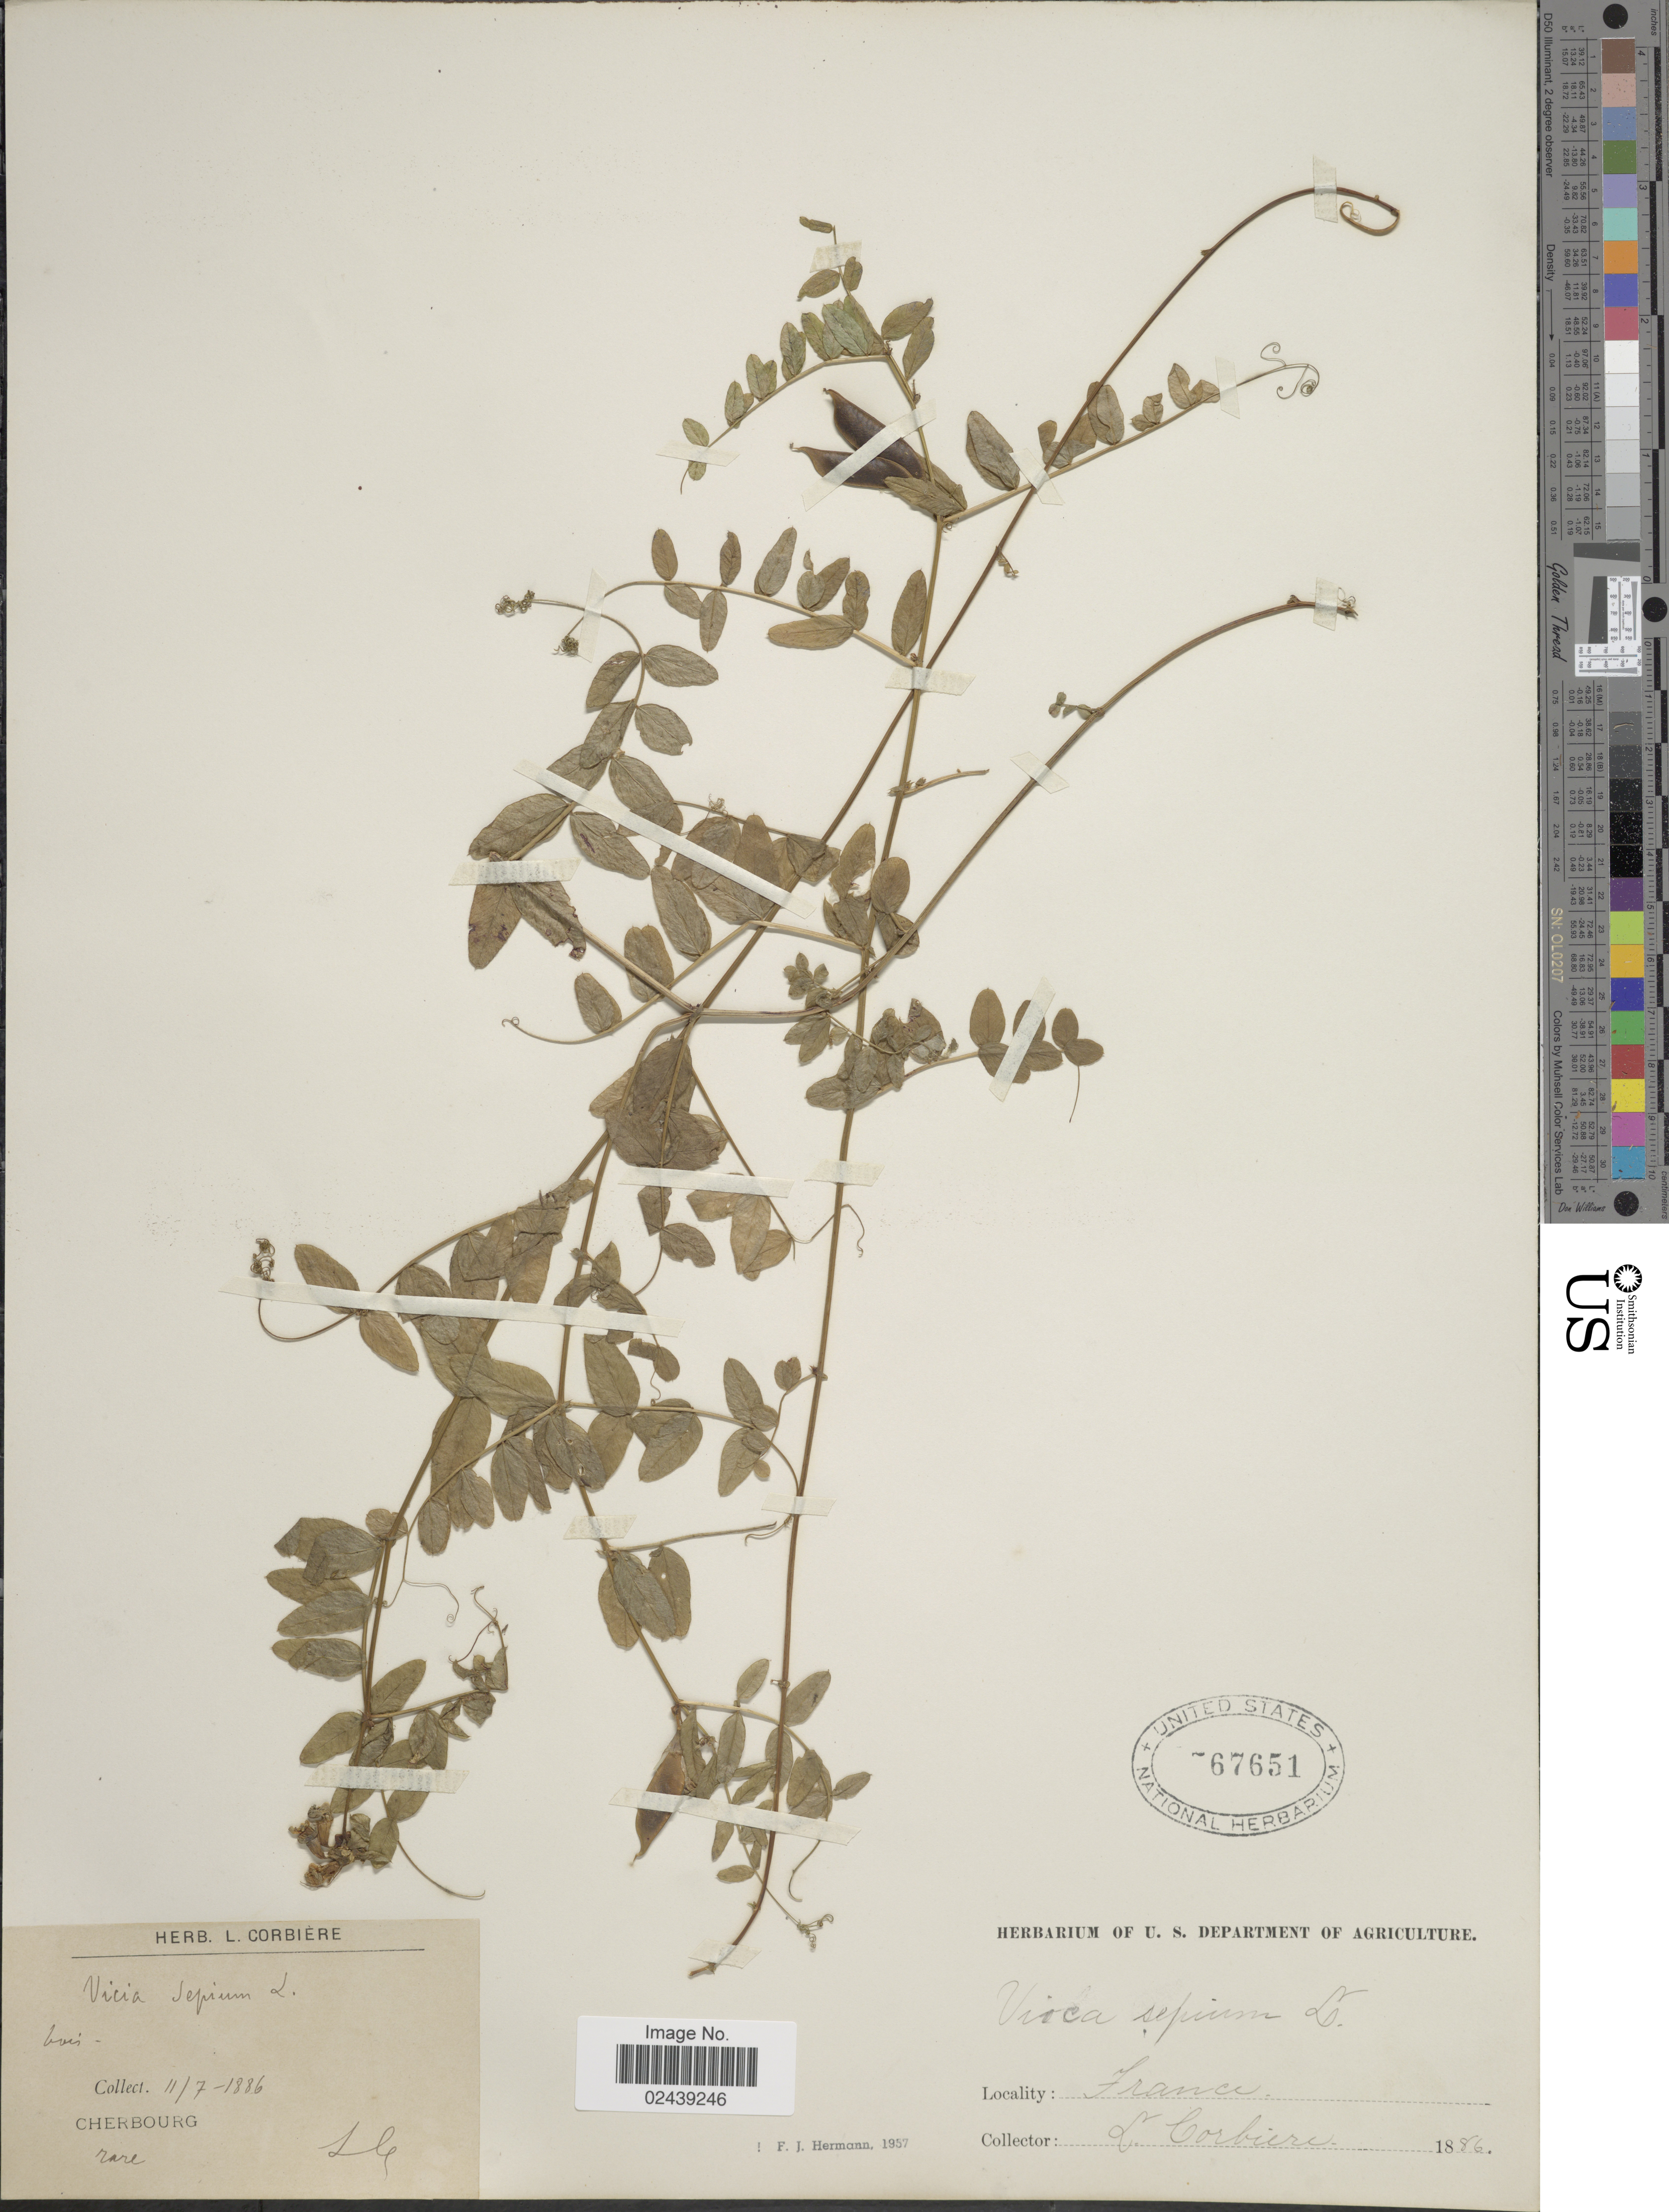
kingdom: Plantae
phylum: Tracheophyta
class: Magnoliopsida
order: Fabales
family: Fabaceae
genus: Vicia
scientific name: Vicia sepium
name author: L.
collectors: L. Corbière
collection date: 1886-07-11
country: France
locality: Cherbourg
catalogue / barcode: US 67651